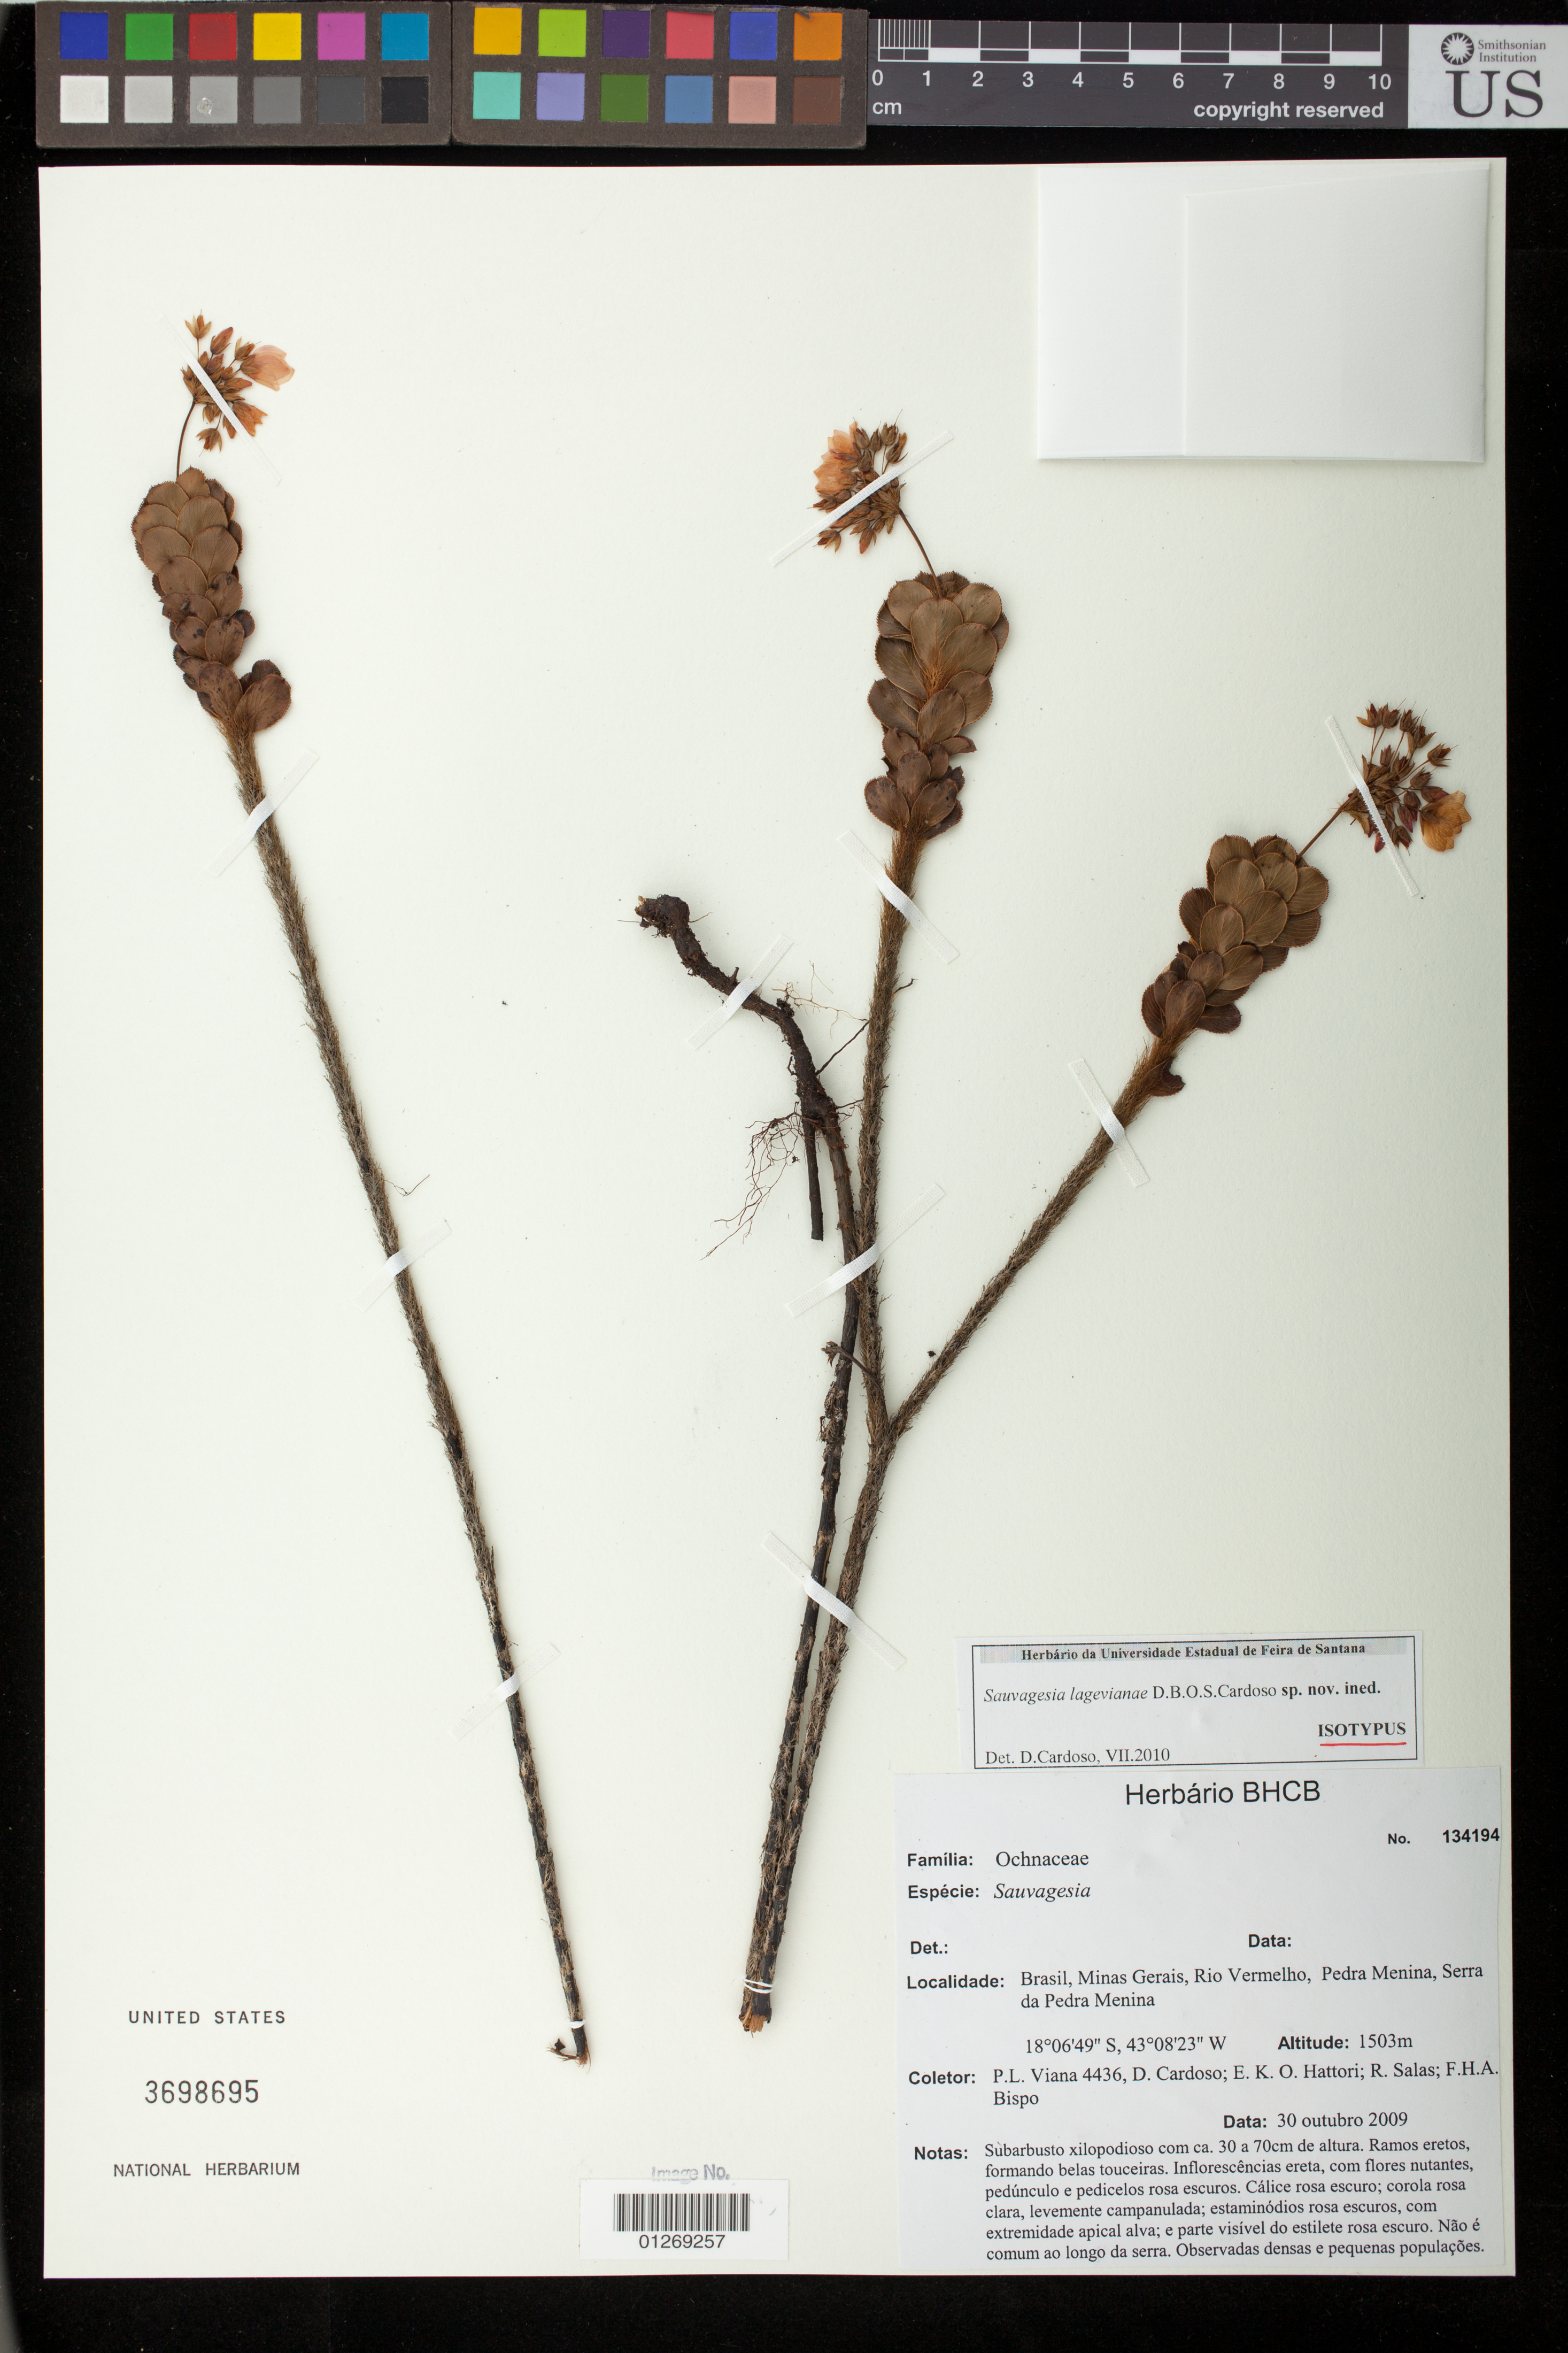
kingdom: Plantae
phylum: Tracheophyta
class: Magnoliopsida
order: Malpighiales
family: Ochnaceae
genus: Sauvagesia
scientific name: Sauvagesia lagevianae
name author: D.B.O.S. Cardoso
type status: Isotype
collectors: P. L. Viana, D. Cardoso, E. K. O. Hattori, R. Salas & F. H. A. Bispo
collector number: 4436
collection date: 2009-10-30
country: Brazil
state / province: Minas Gerais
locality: Minas Gerais, Rio Vermelho, Pedra Menina, Serra da Pedra Menina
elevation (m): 1503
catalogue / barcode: US 3698695